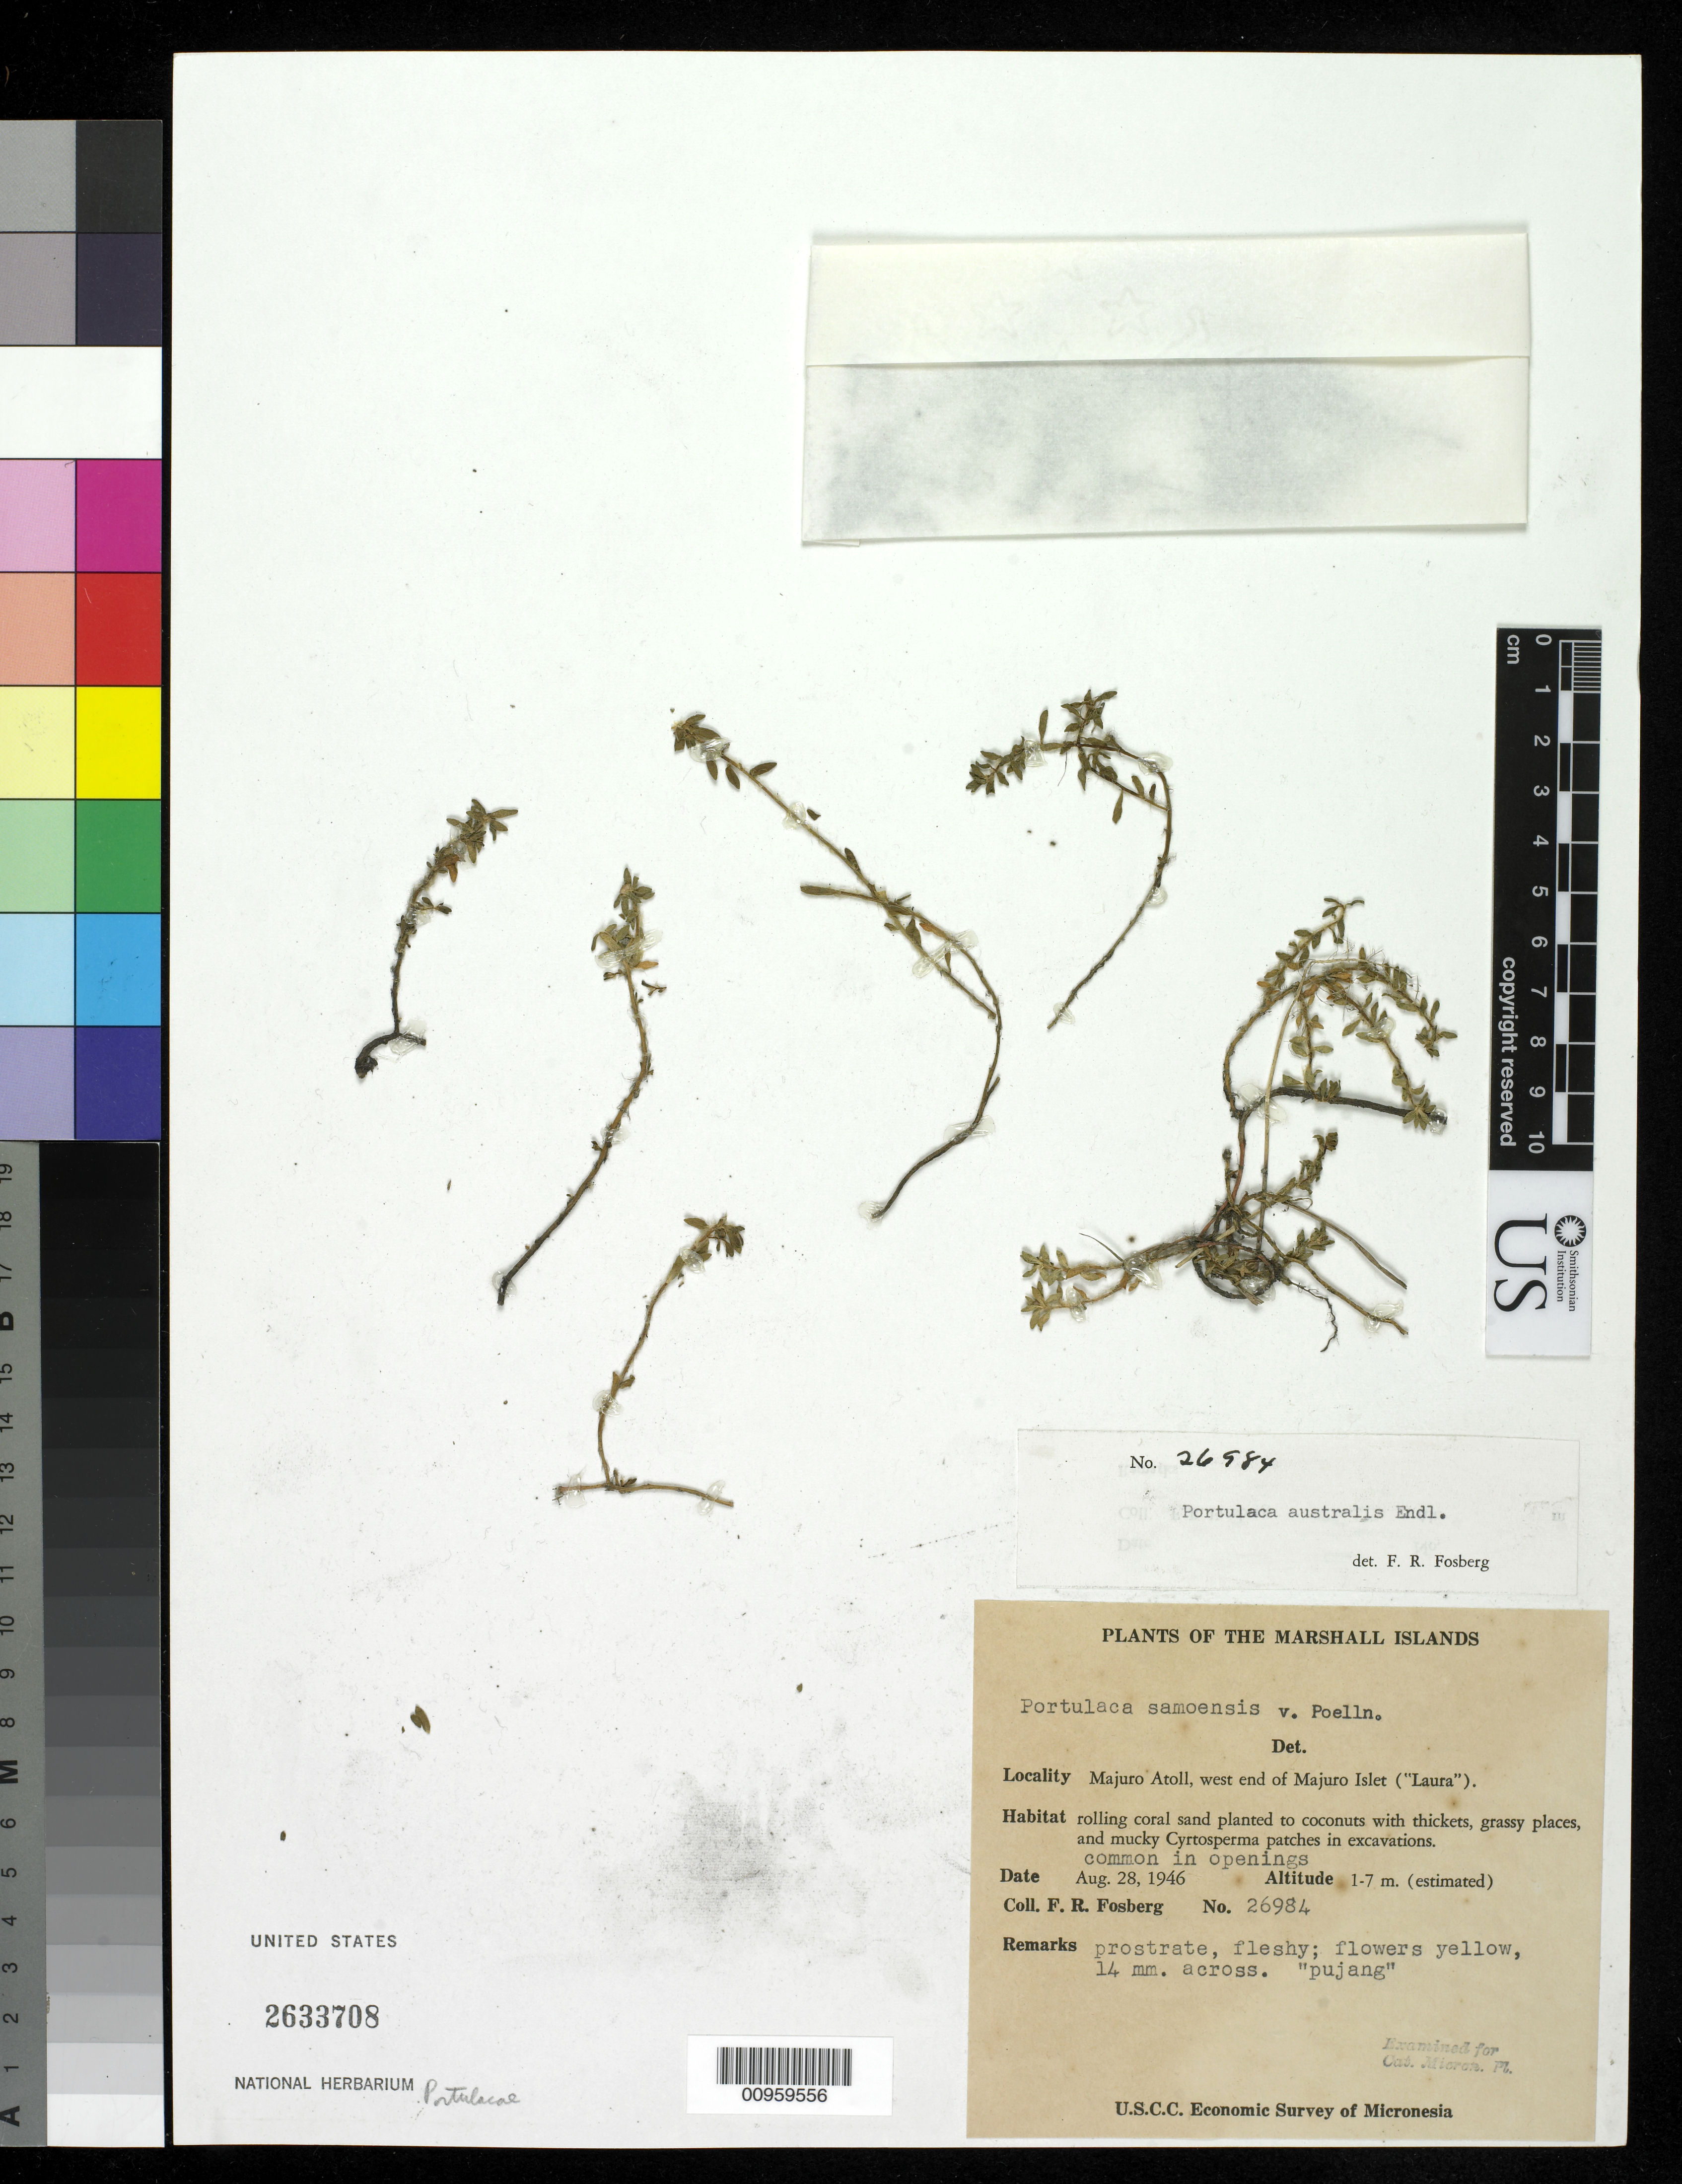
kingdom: Plantae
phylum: Tracheophyta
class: Magnoliopsida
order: Caryophyllales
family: Portulacaceae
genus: Portulaca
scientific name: Portulaca australis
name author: Endl.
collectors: F. R. Fosberg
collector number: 26984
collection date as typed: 28 Aug 1946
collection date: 1946-08-28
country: Marshall Islands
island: Majuro Atoll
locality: W end of Majuro Islet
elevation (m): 1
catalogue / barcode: US 2633708